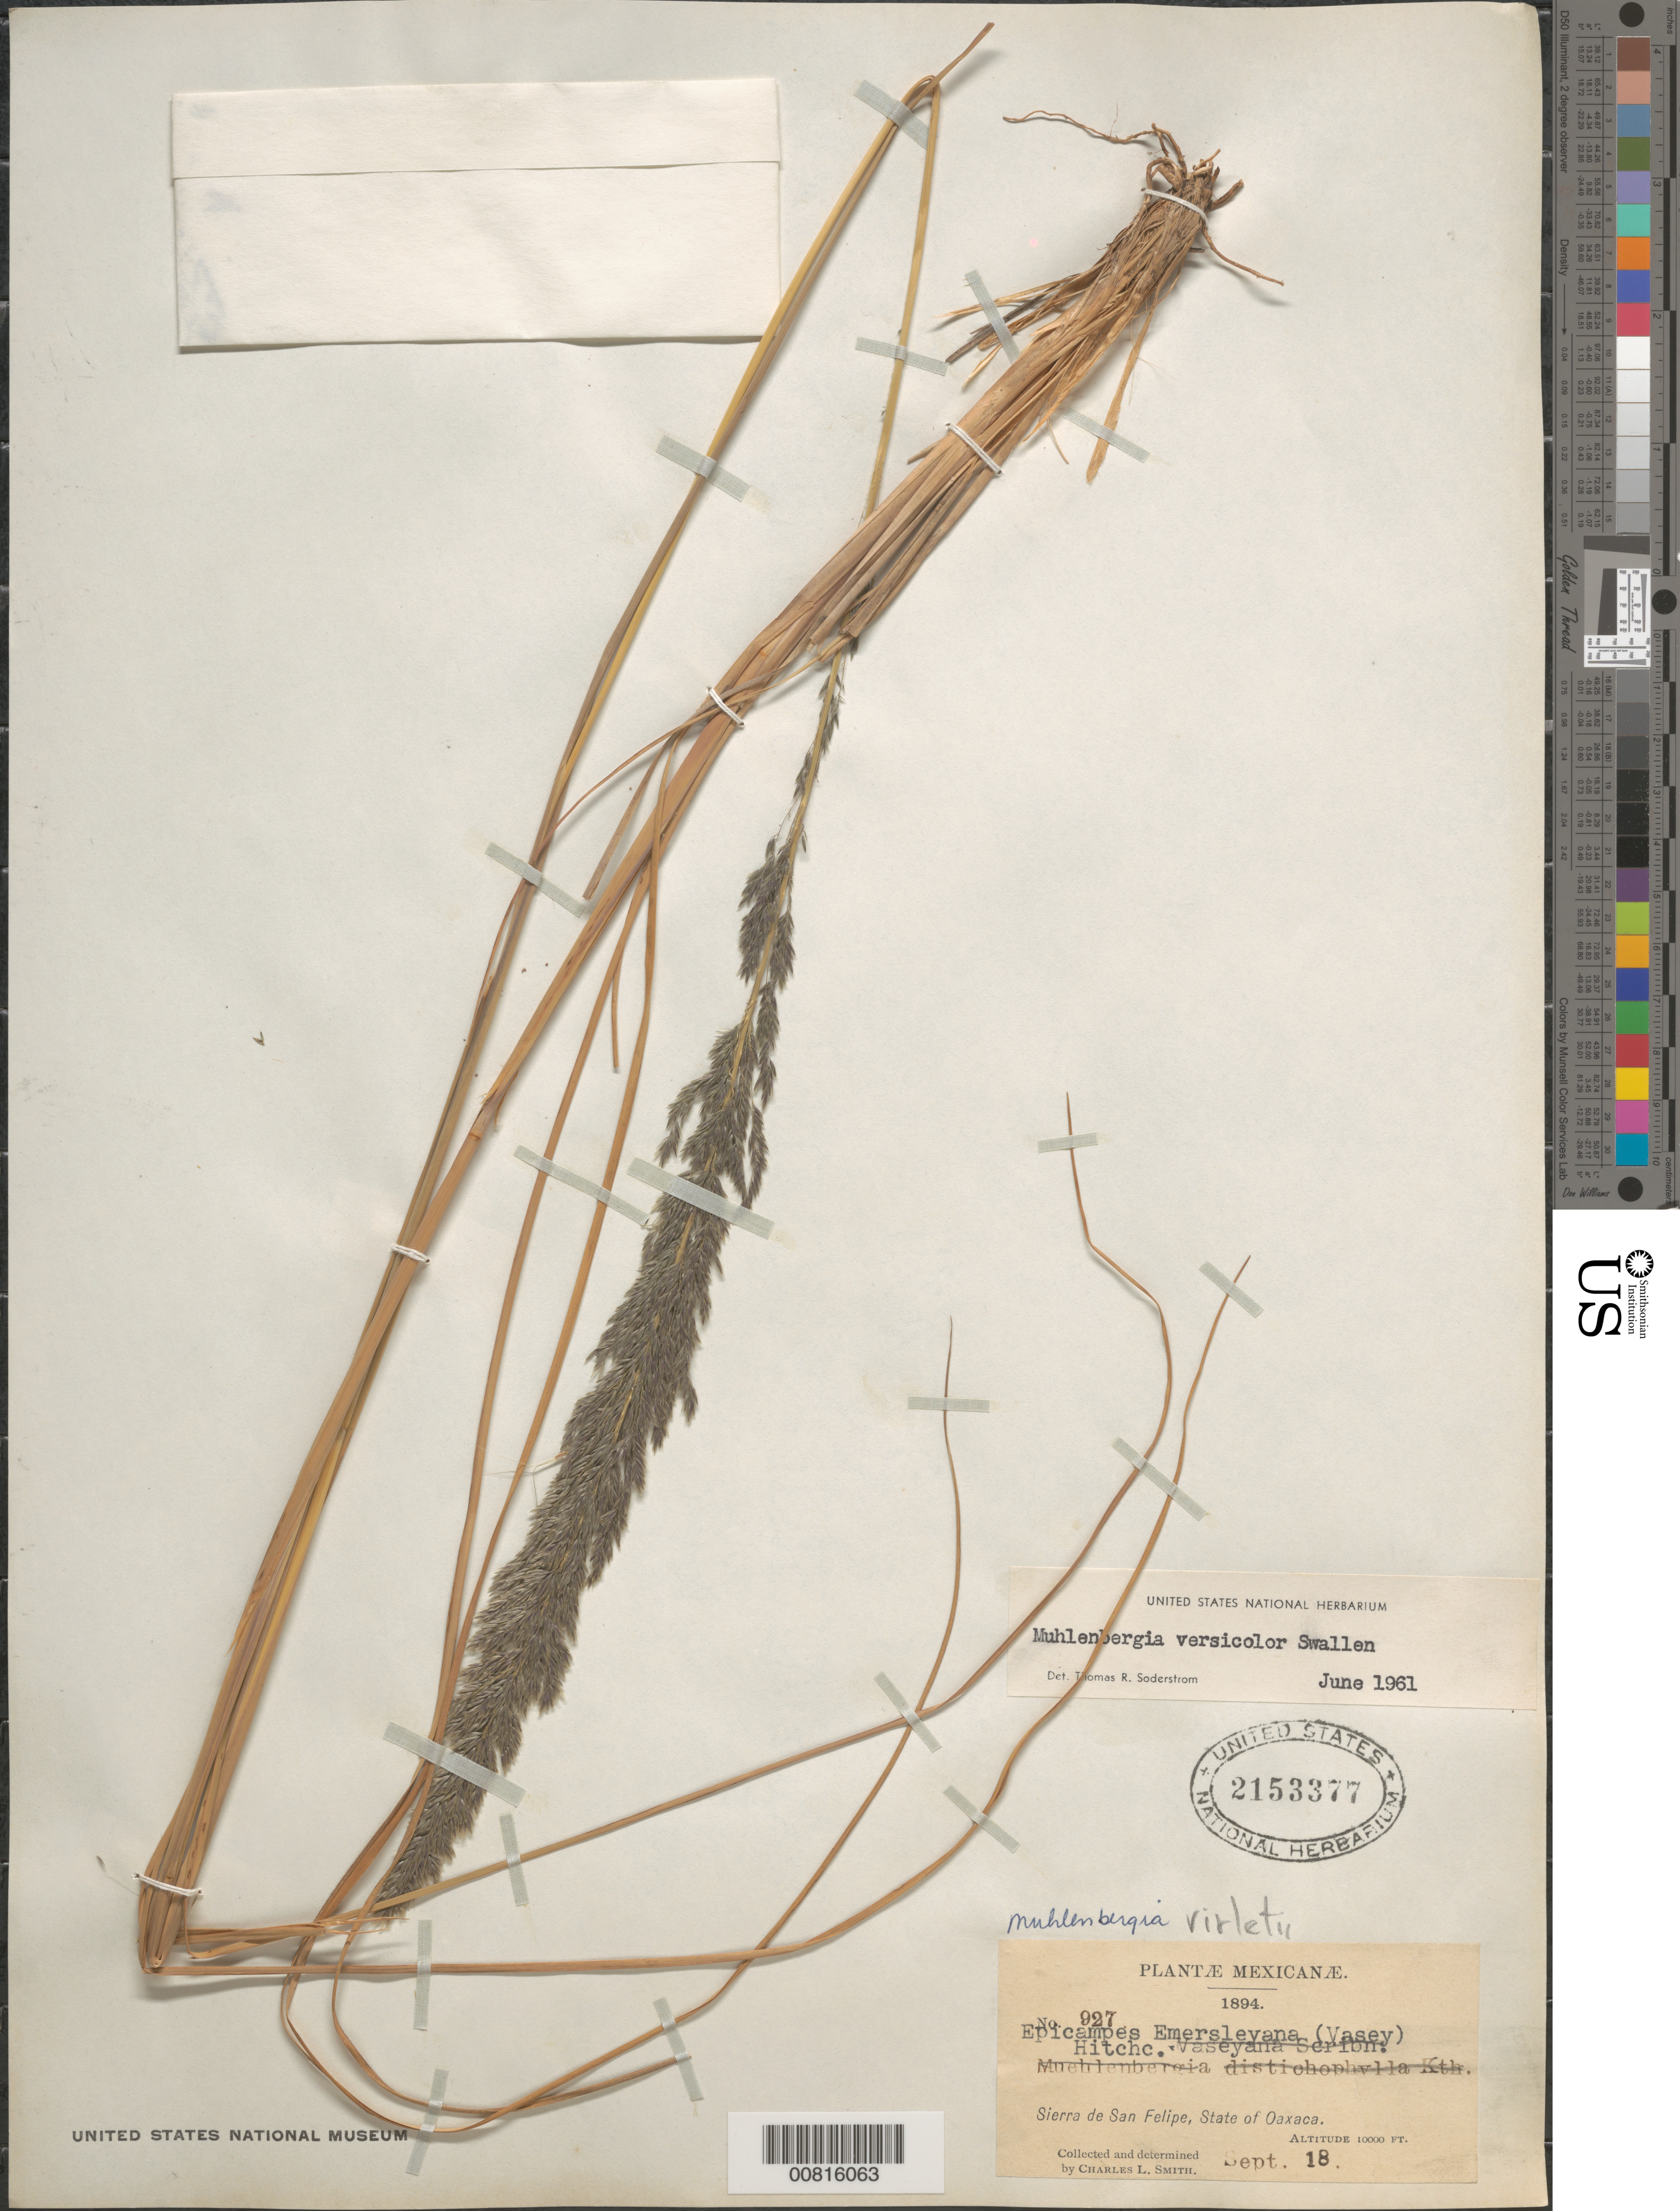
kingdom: Plantae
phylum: Tracheophyta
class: Liliopsida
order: Poales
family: Poaceae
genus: Muhlenbergia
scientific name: Muhlenbergia virletii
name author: (E. Fourn.) Soderstr.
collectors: C. L. Smith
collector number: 927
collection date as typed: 18 Sep 1894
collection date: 1894-09-18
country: Mexico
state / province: Oaxaca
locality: Sierra de San Felipe, Oax.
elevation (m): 3048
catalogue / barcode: US 2153377